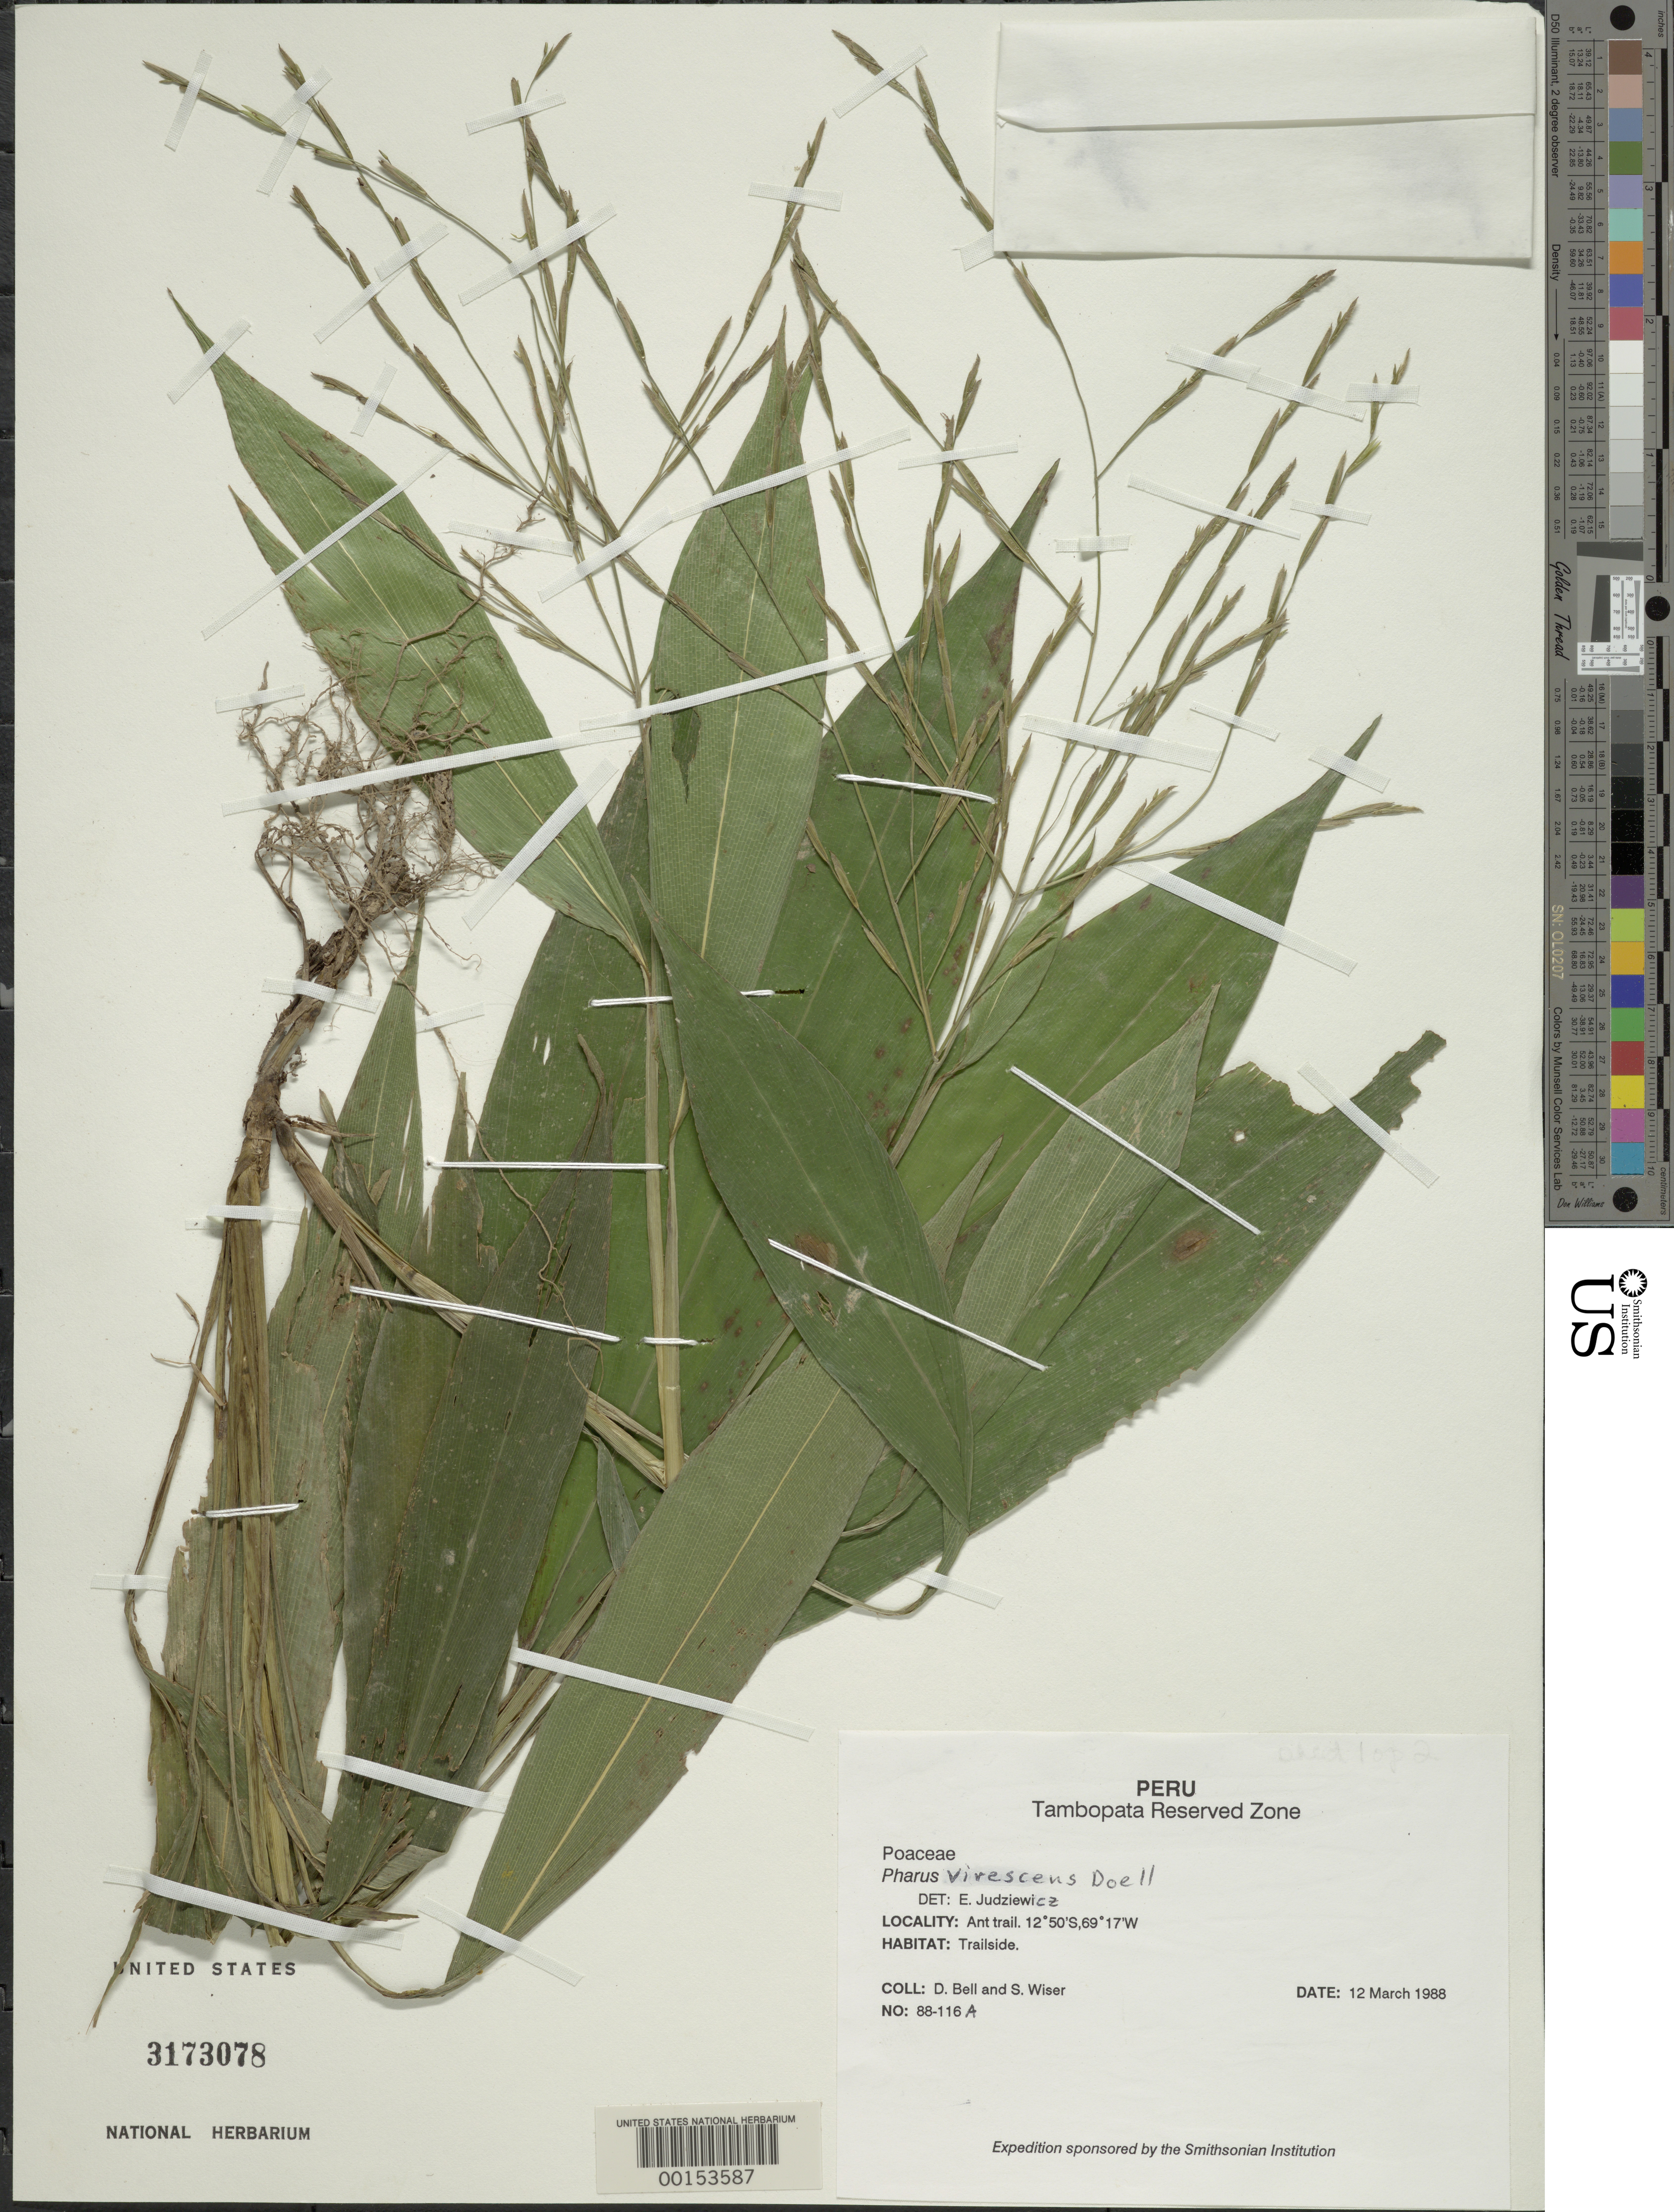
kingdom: Plantae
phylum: Tracheophyta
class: Liliopsida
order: Poales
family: Poaceae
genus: Pharus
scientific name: Pharus virescens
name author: Döll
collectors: D. A. Bell & S. Wiser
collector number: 88-116a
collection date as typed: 12 Mar 1988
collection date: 1988-03-12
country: Peru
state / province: Madre de Dios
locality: Tambopata reserved zone, ant trail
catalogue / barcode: US 3173078